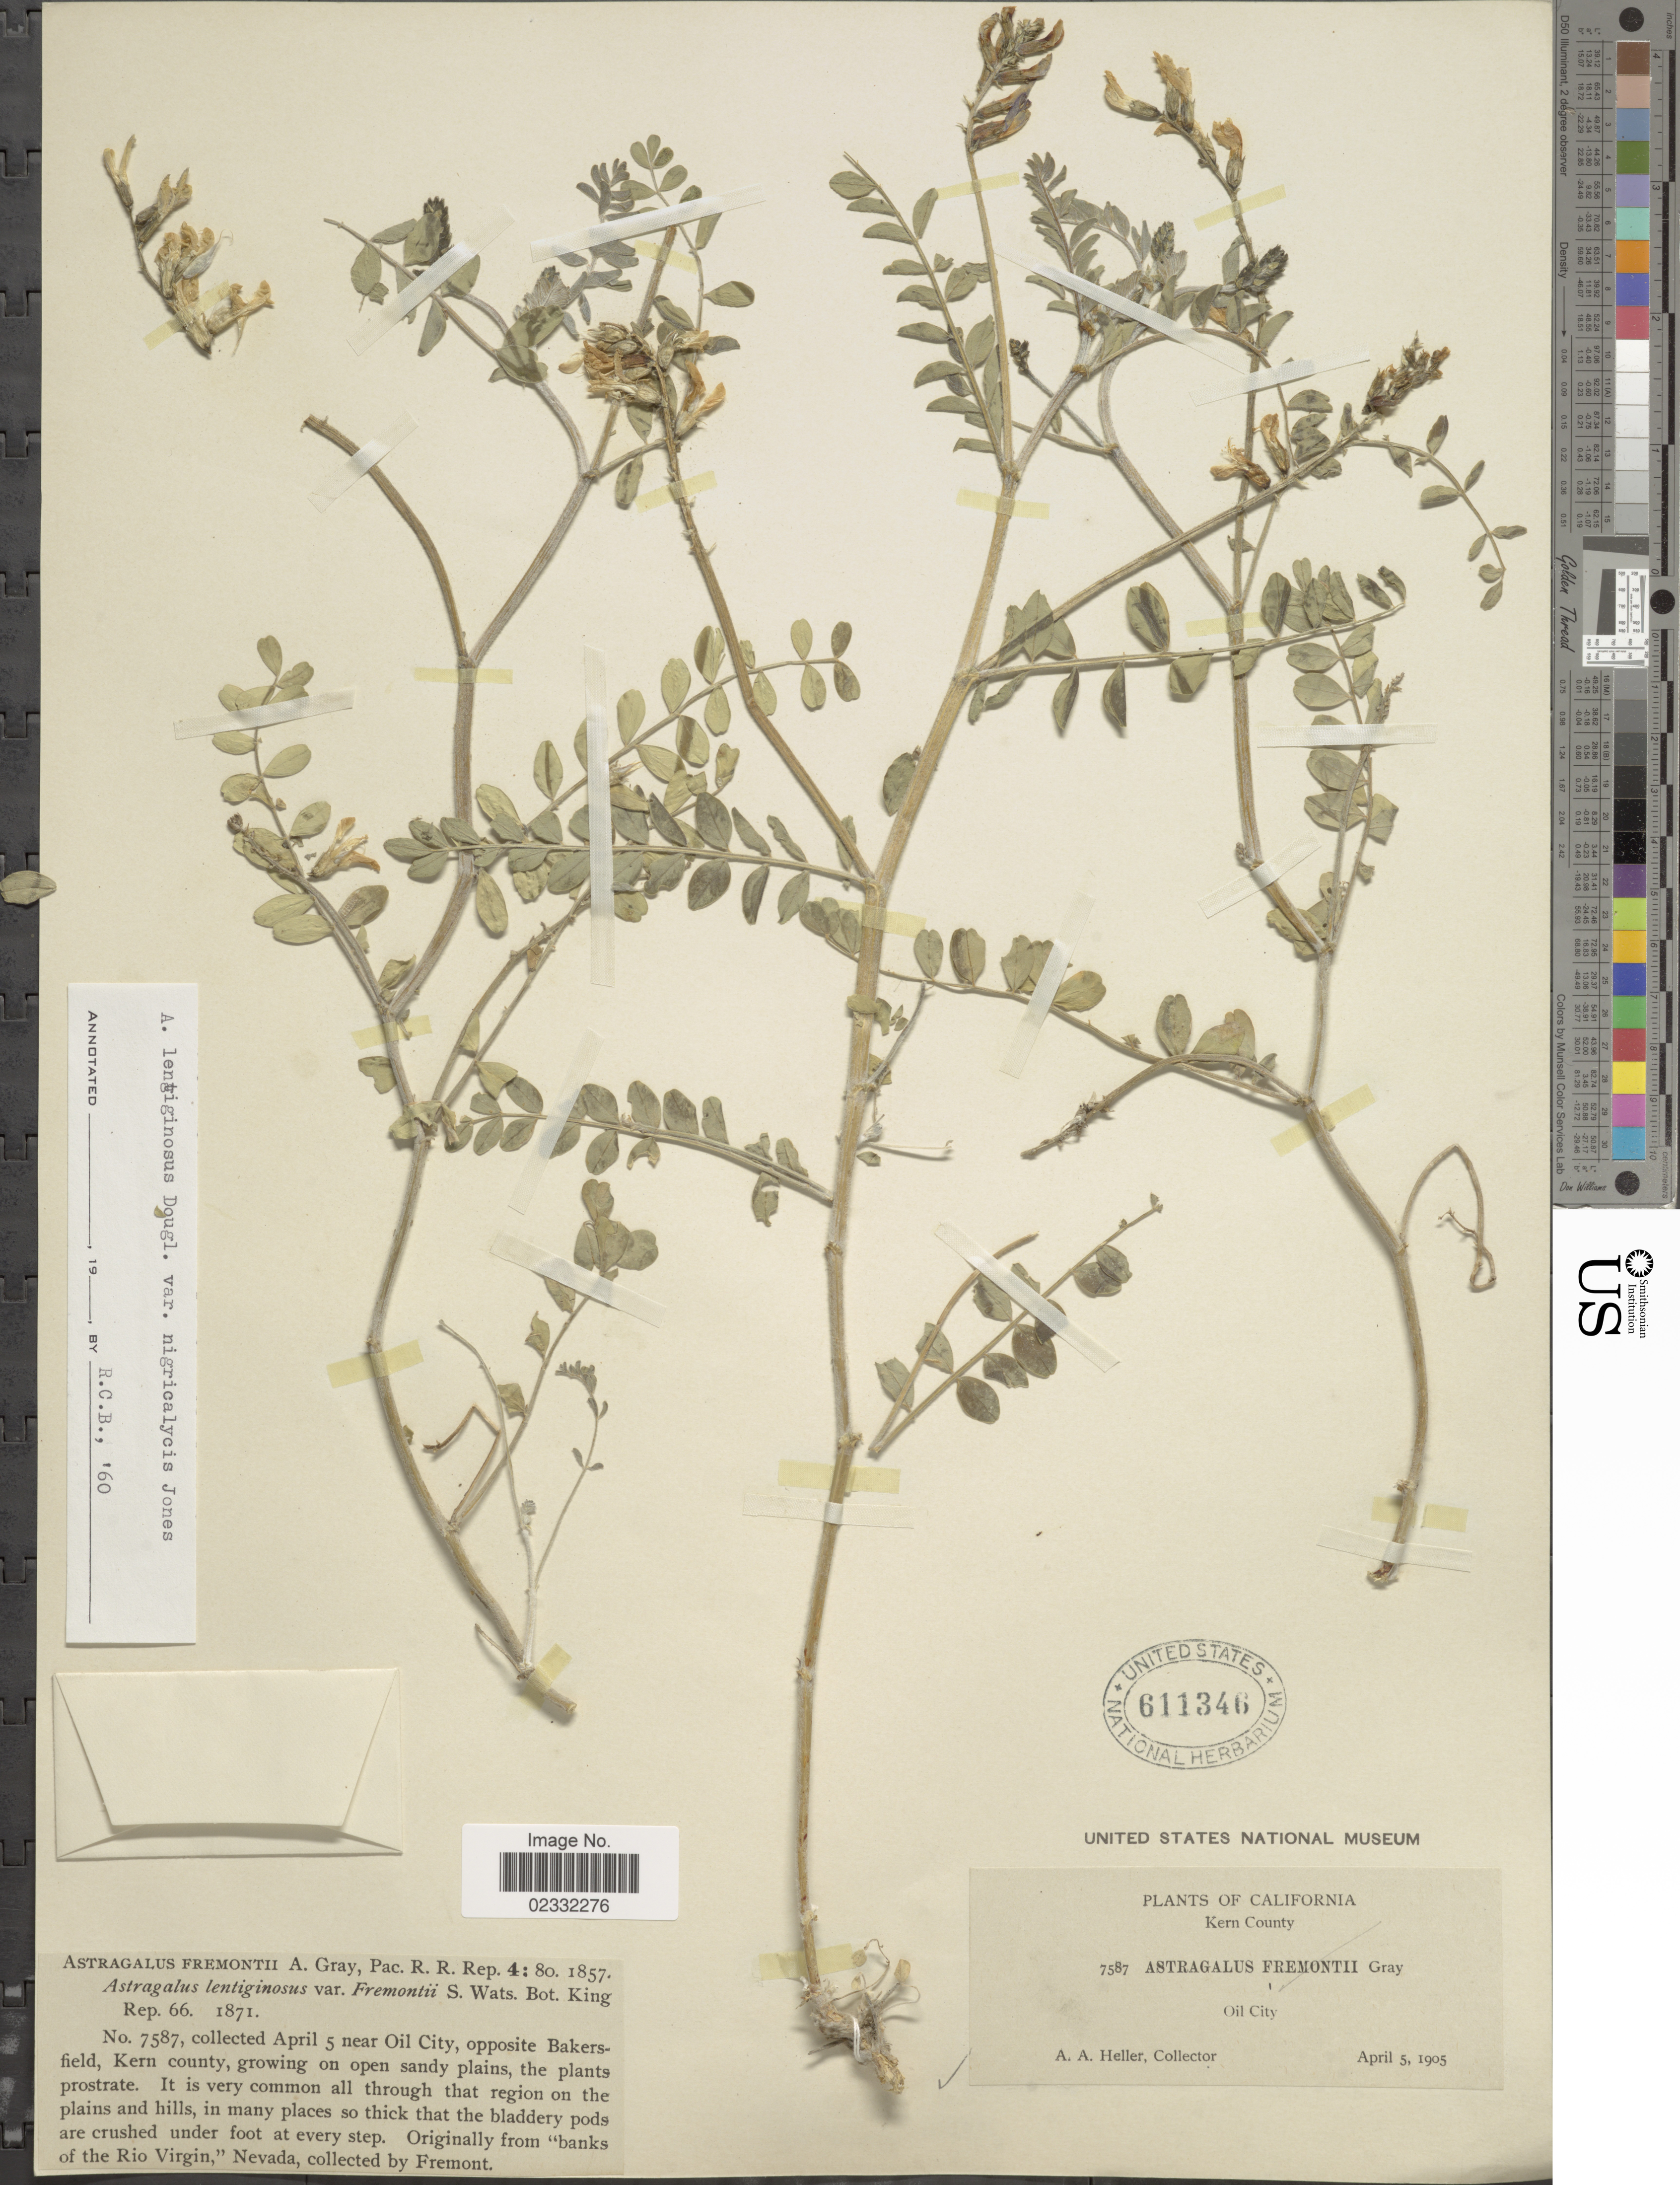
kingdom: Plantae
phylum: Tracheophyta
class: Magnoliopsida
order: Fabales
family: Fabaceae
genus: Astragalus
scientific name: Astragalus lentiginosus var. nigricalycis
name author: M.E. Jones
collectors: A. A. Heller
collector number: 7587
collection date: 1905-04-05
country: United States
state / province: California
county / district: Kern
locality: Kern County. Oil City, opposite Bakers-field.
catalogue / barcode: US 611346